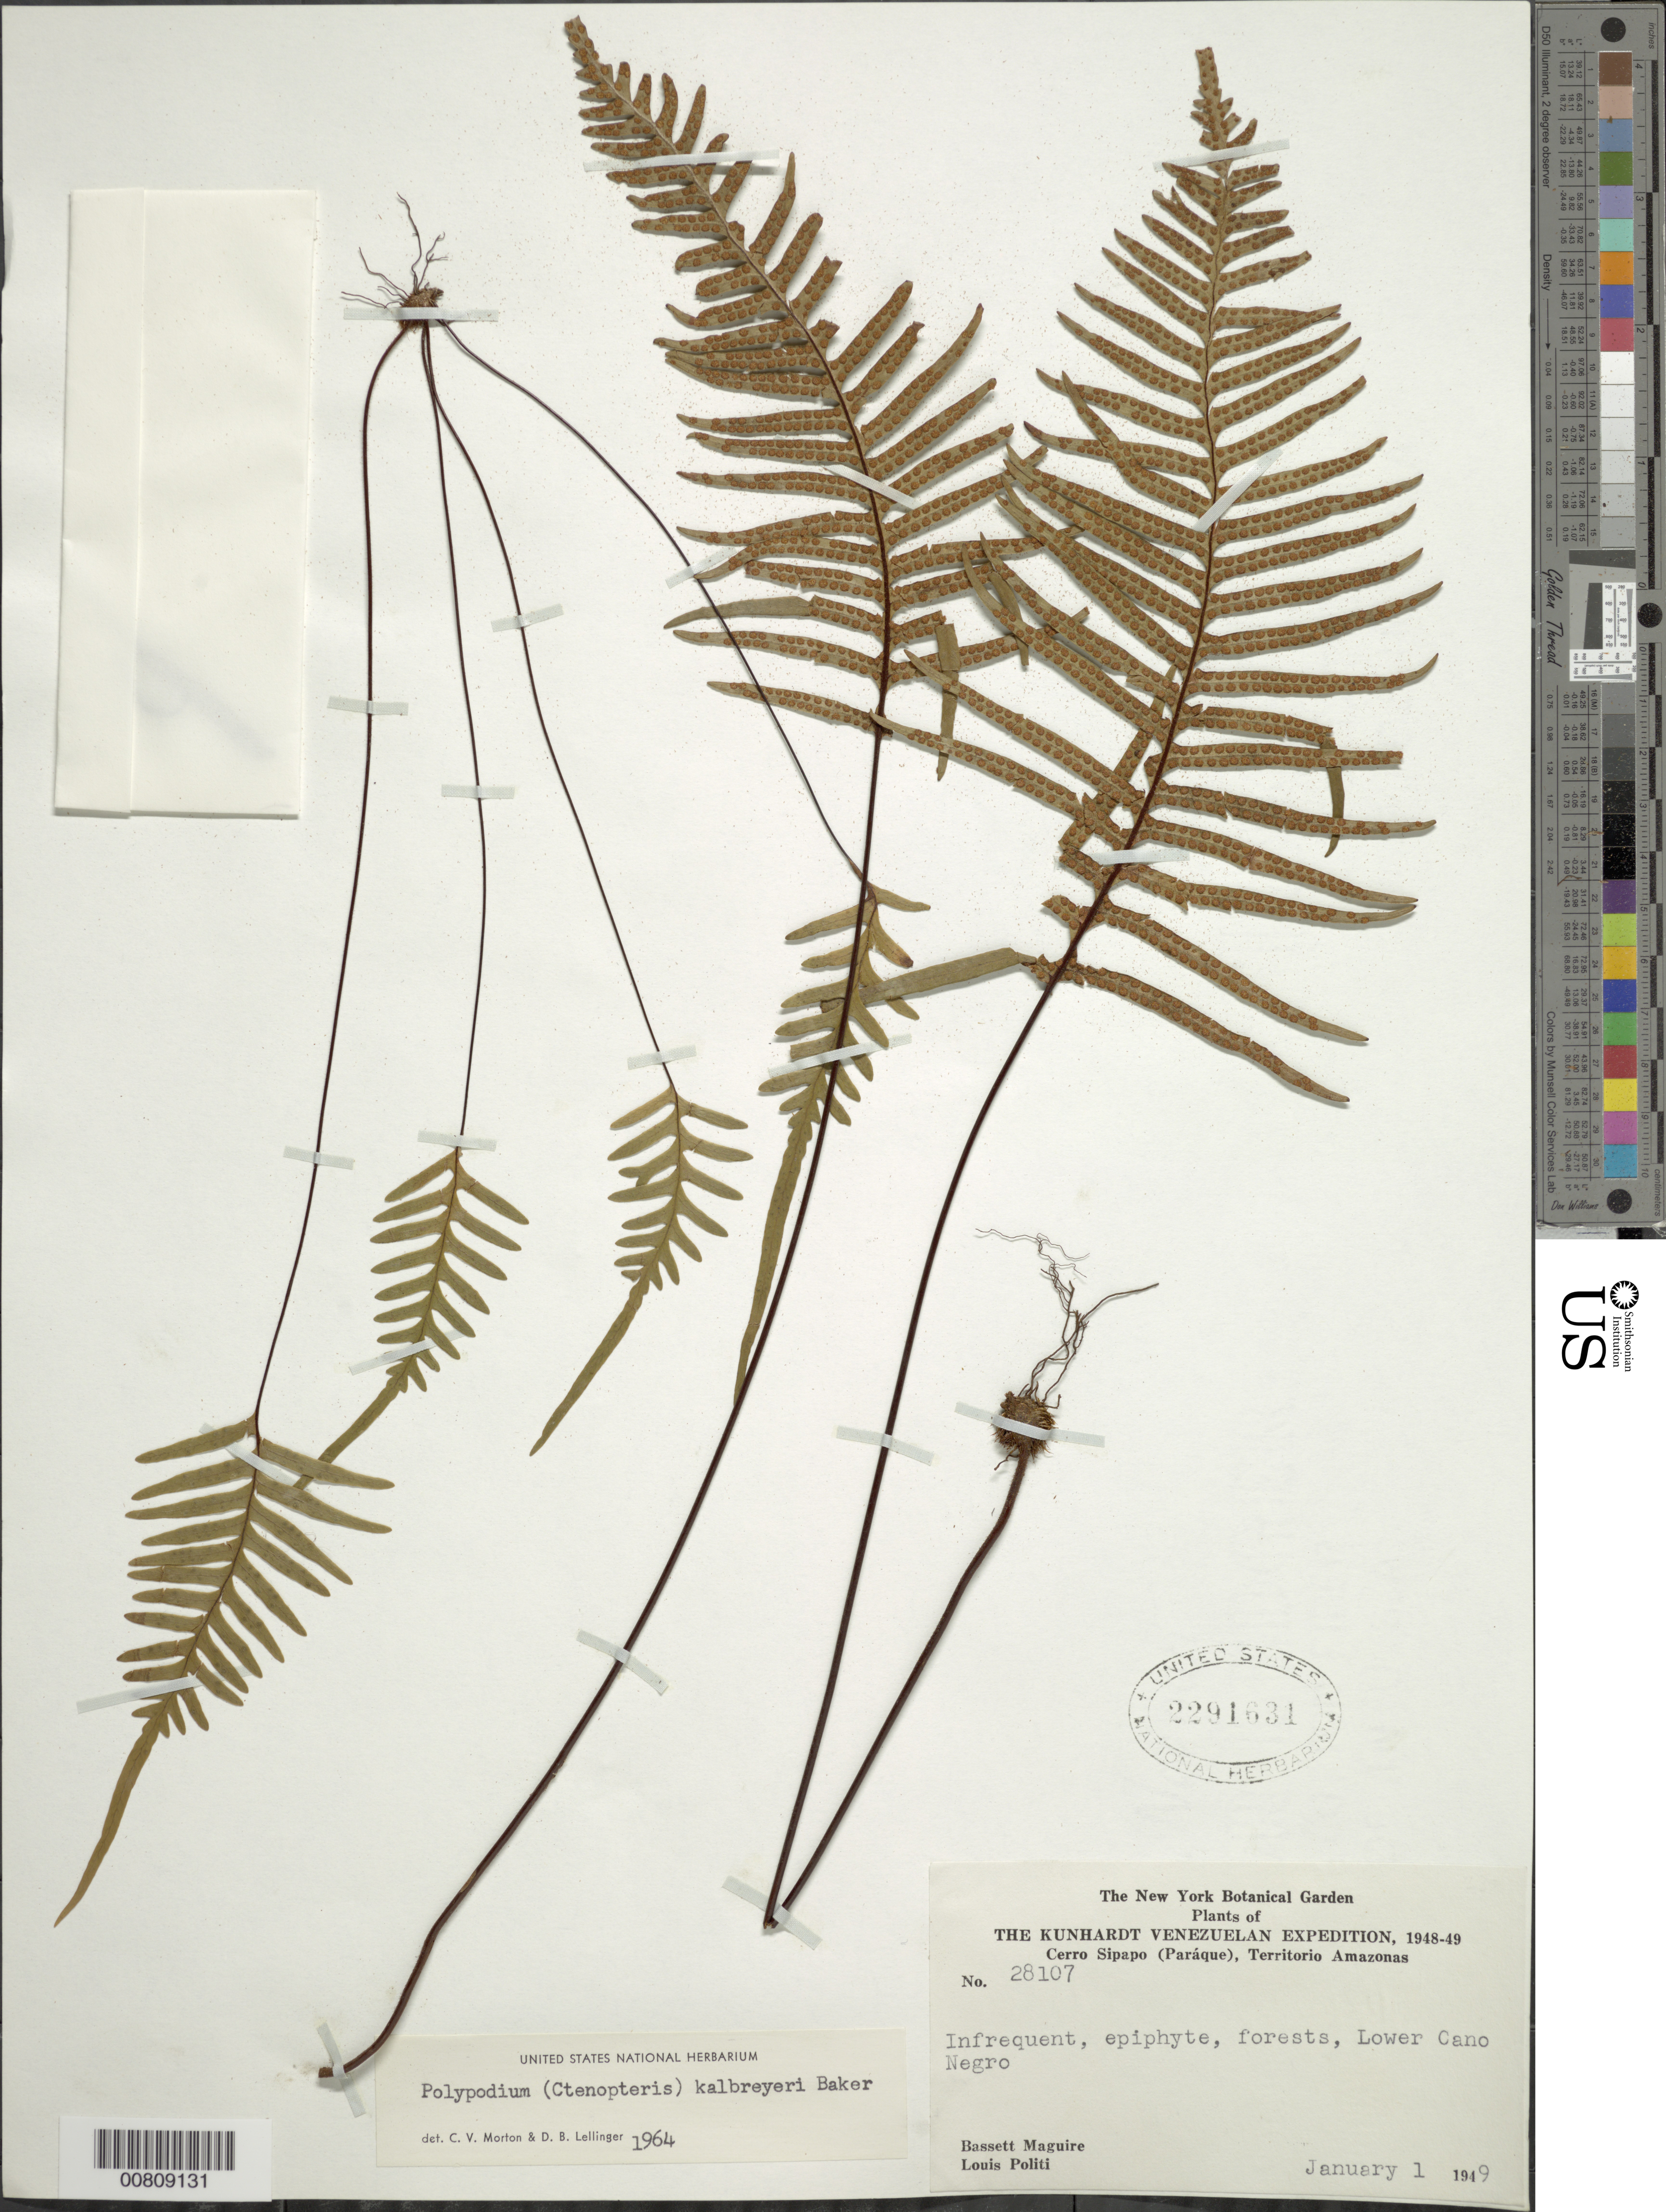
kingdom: Plantae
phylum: Tracheophyta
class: Polypodiopsida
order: Polypodiales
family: Polypodiaceae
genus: Ceradenia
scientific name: Ceradenia kalbreyeri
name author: (Baker) L.E. Bishop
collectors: B. Maguire & L. Politi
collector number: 28107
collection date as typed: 1-Jan-49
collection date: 1949-01-01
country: Venezuela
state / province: Amazonas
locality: Cerro Sipapo (Paráque), Lower Caño Negro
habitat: Forests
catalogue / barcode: US 2291631